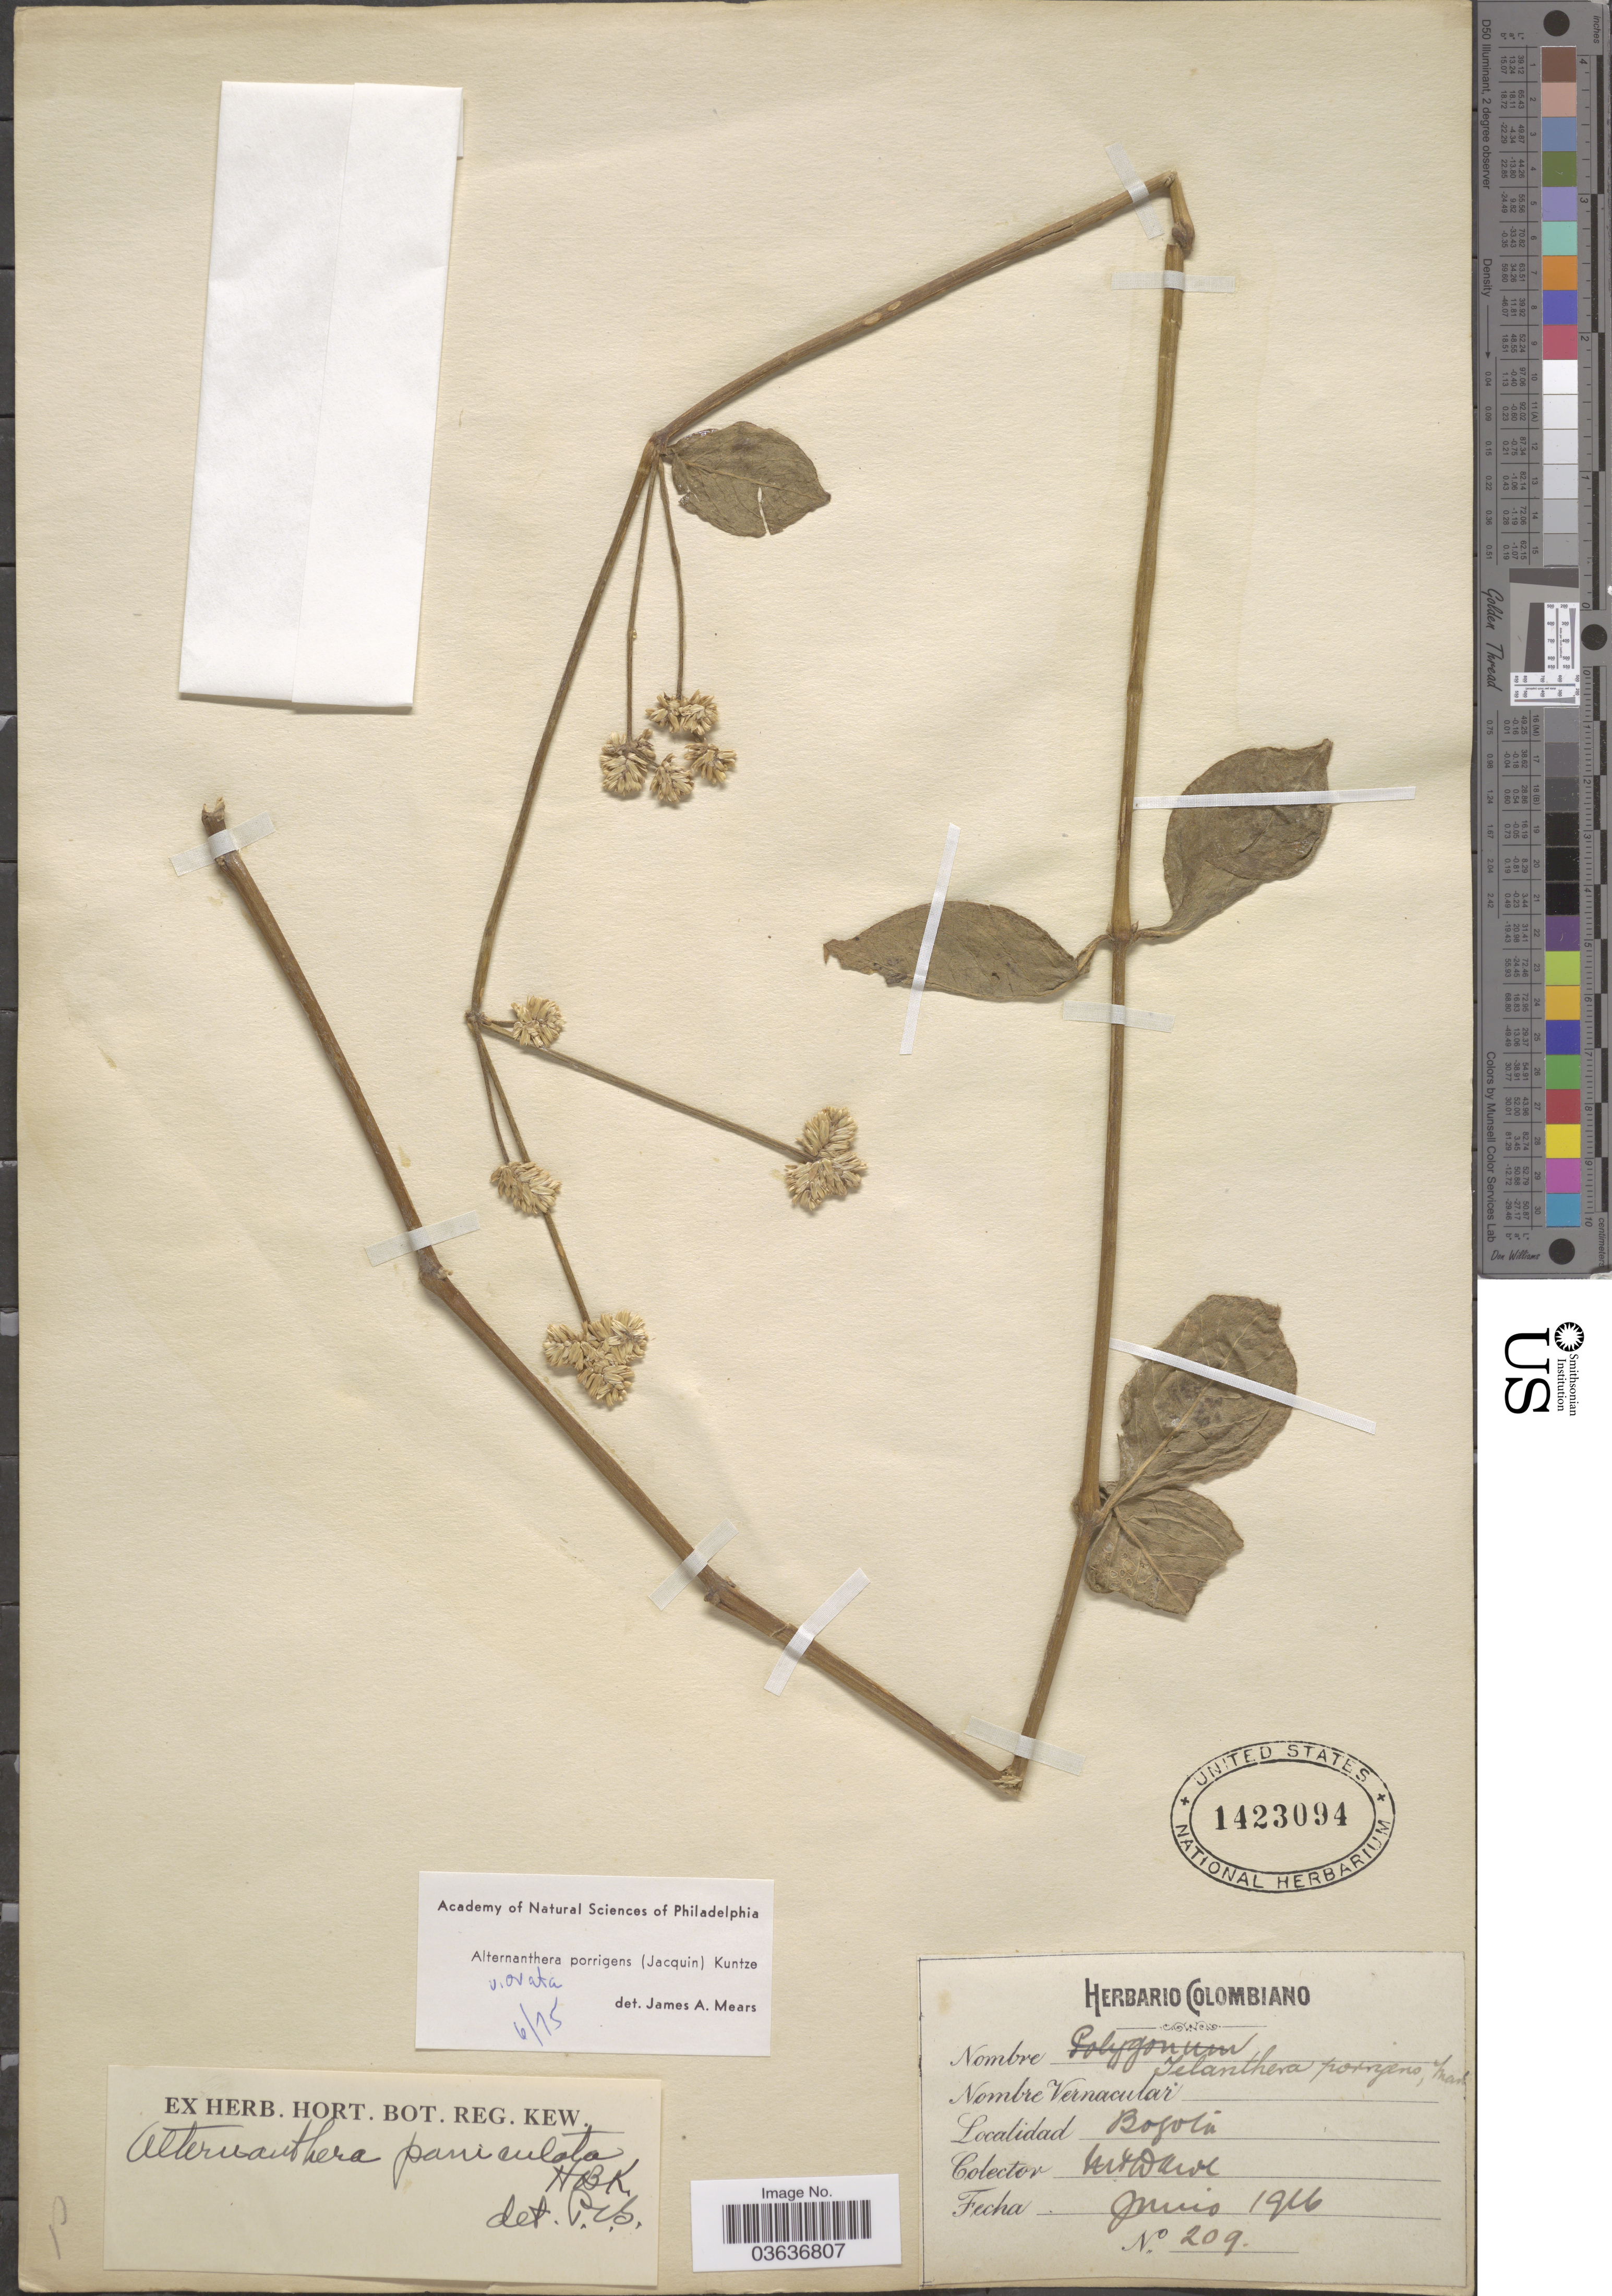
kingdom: Plantae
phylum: Tracheophyta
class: Magnoliopsida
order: Caryophyllales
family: Amaranthaceae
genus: Alternanthera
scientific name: Alternanthera porrigens var. ovata Mears var. nov. ined.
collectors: M. T. Dawe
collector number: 209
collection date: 1916-06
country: Colombia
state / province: Bogota D.C.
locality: Bogotá.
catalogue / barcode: US 1423094